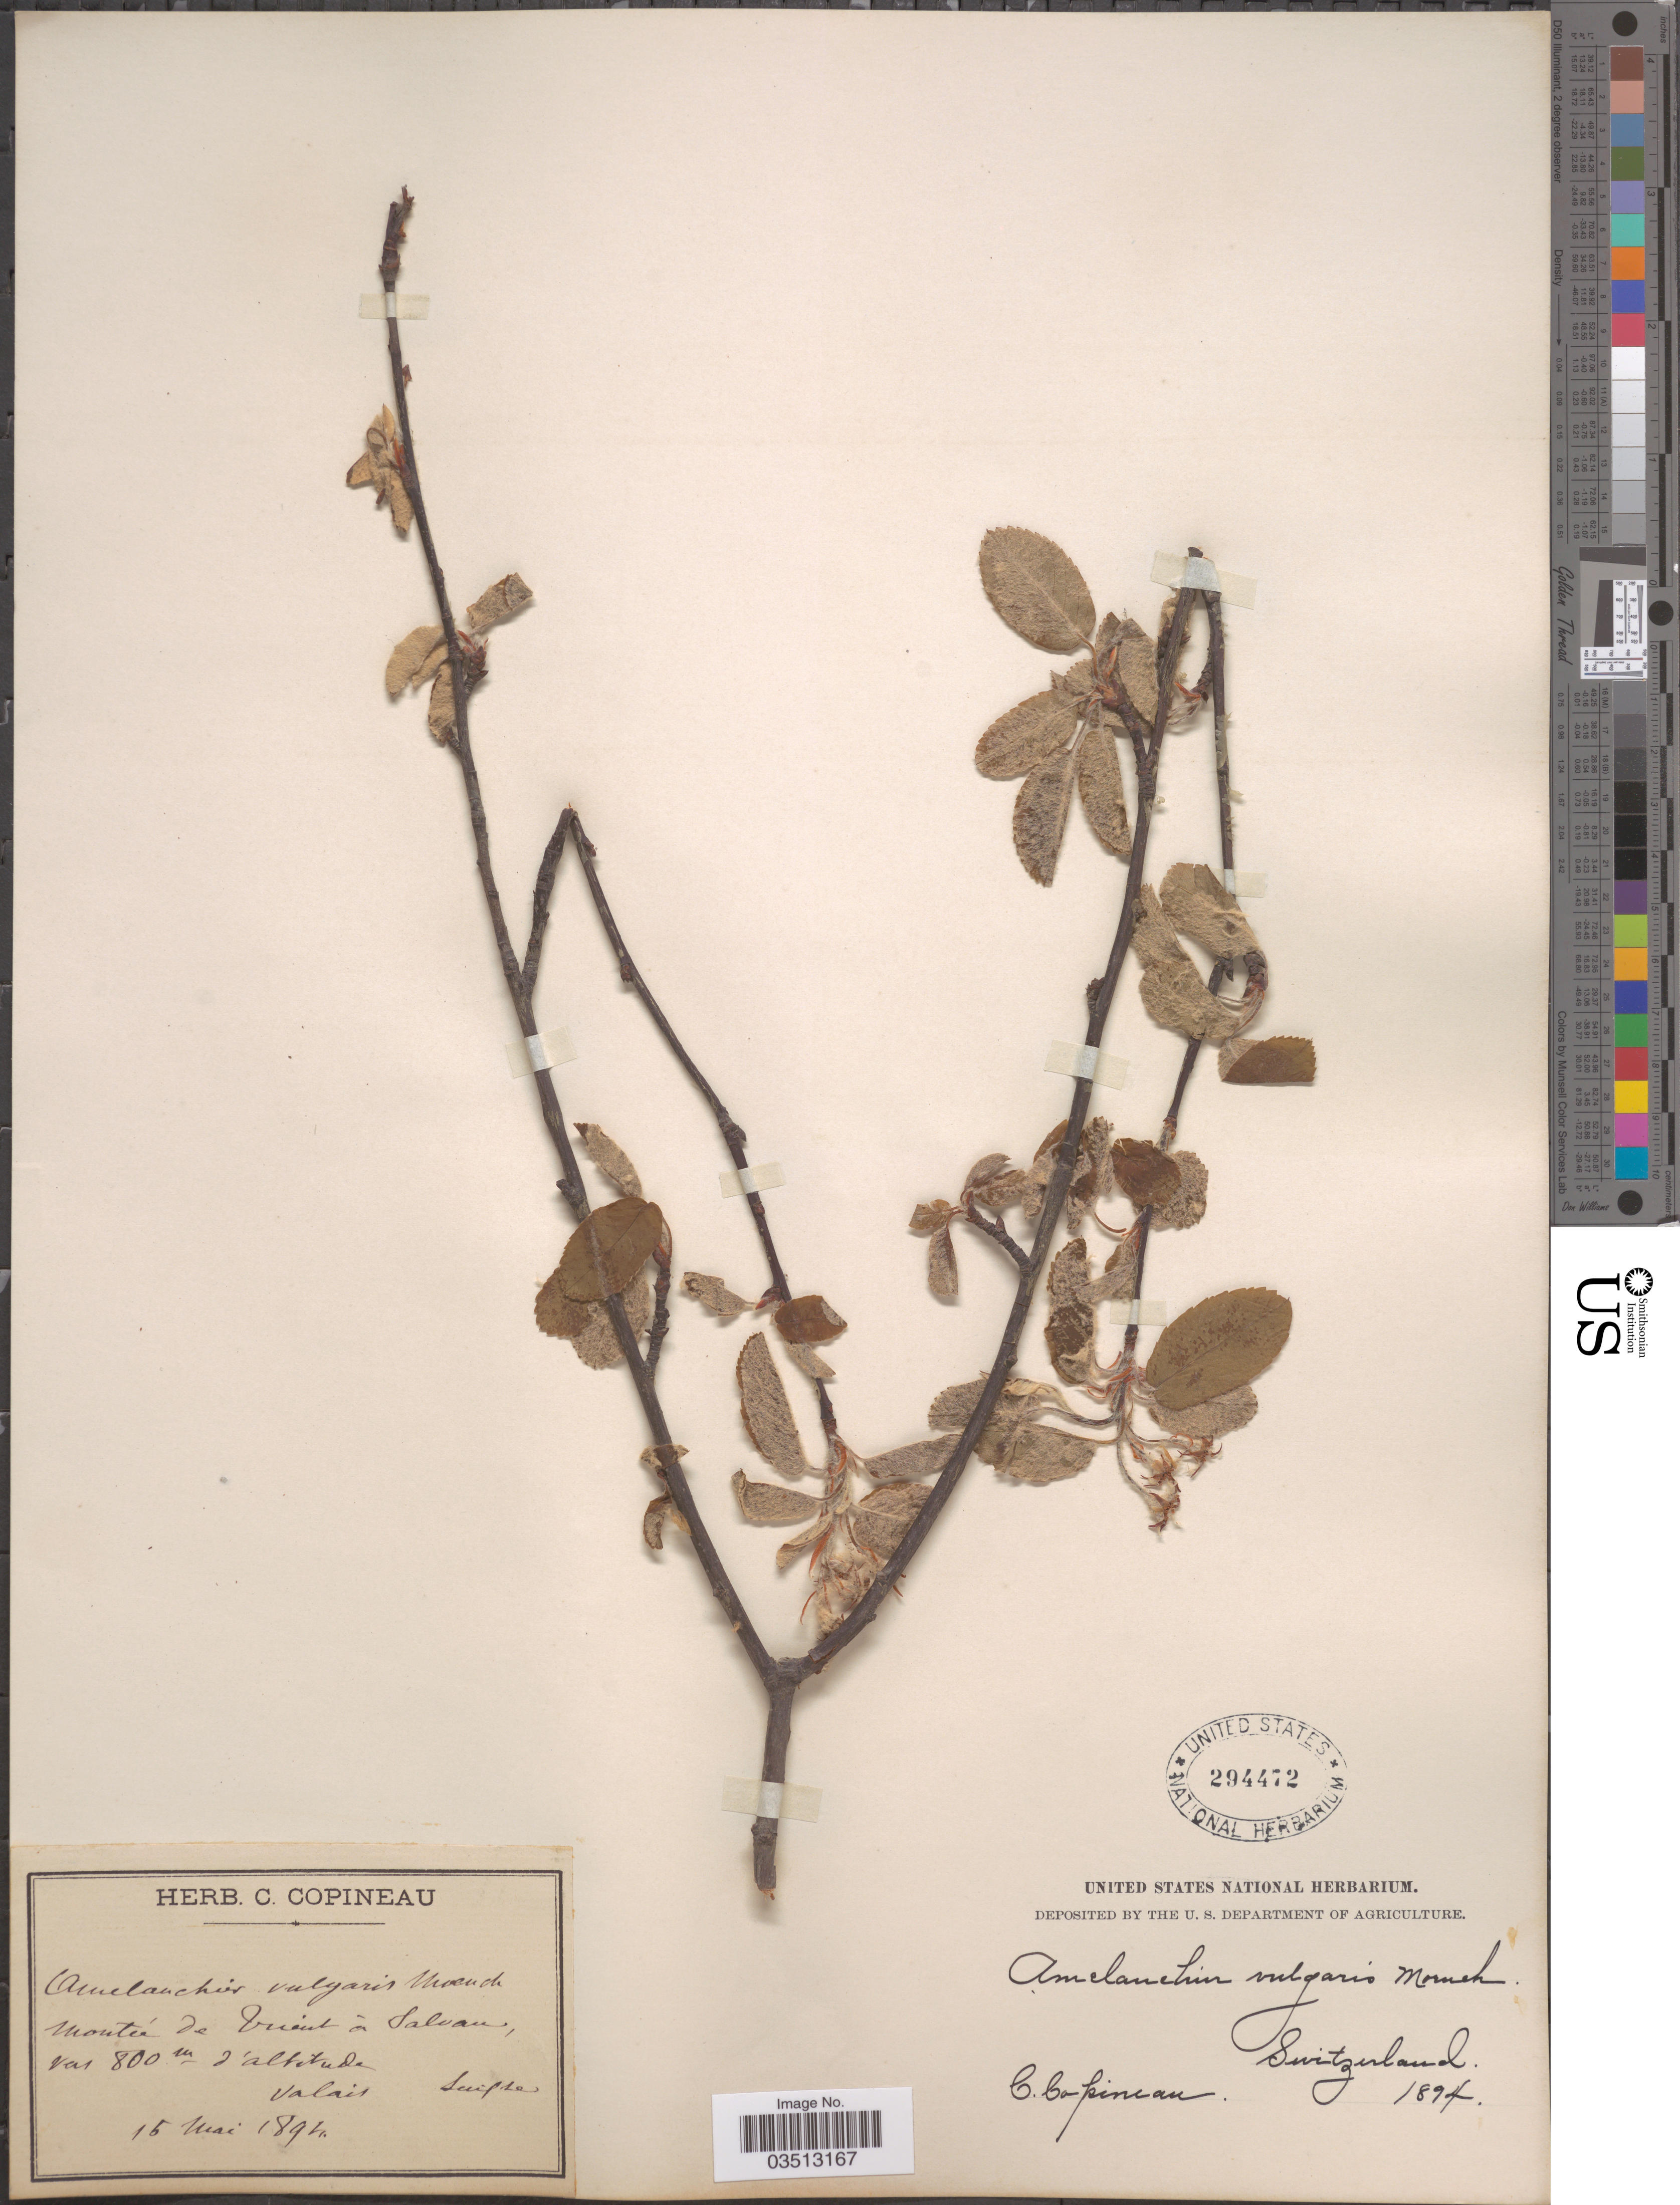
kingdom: Plantae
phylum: Tracheophyta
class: Magnoliopsida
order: Rosales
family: Rosaceae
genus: Amelanchier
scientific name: Amelanchier vulgaris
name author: Moench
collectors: C. Copineau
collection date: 1894-05-15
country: Switzerland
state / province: Valais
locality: [illegible text] monté de Trient á Salvan. Suisse.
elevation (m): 800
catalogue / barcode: US 294472